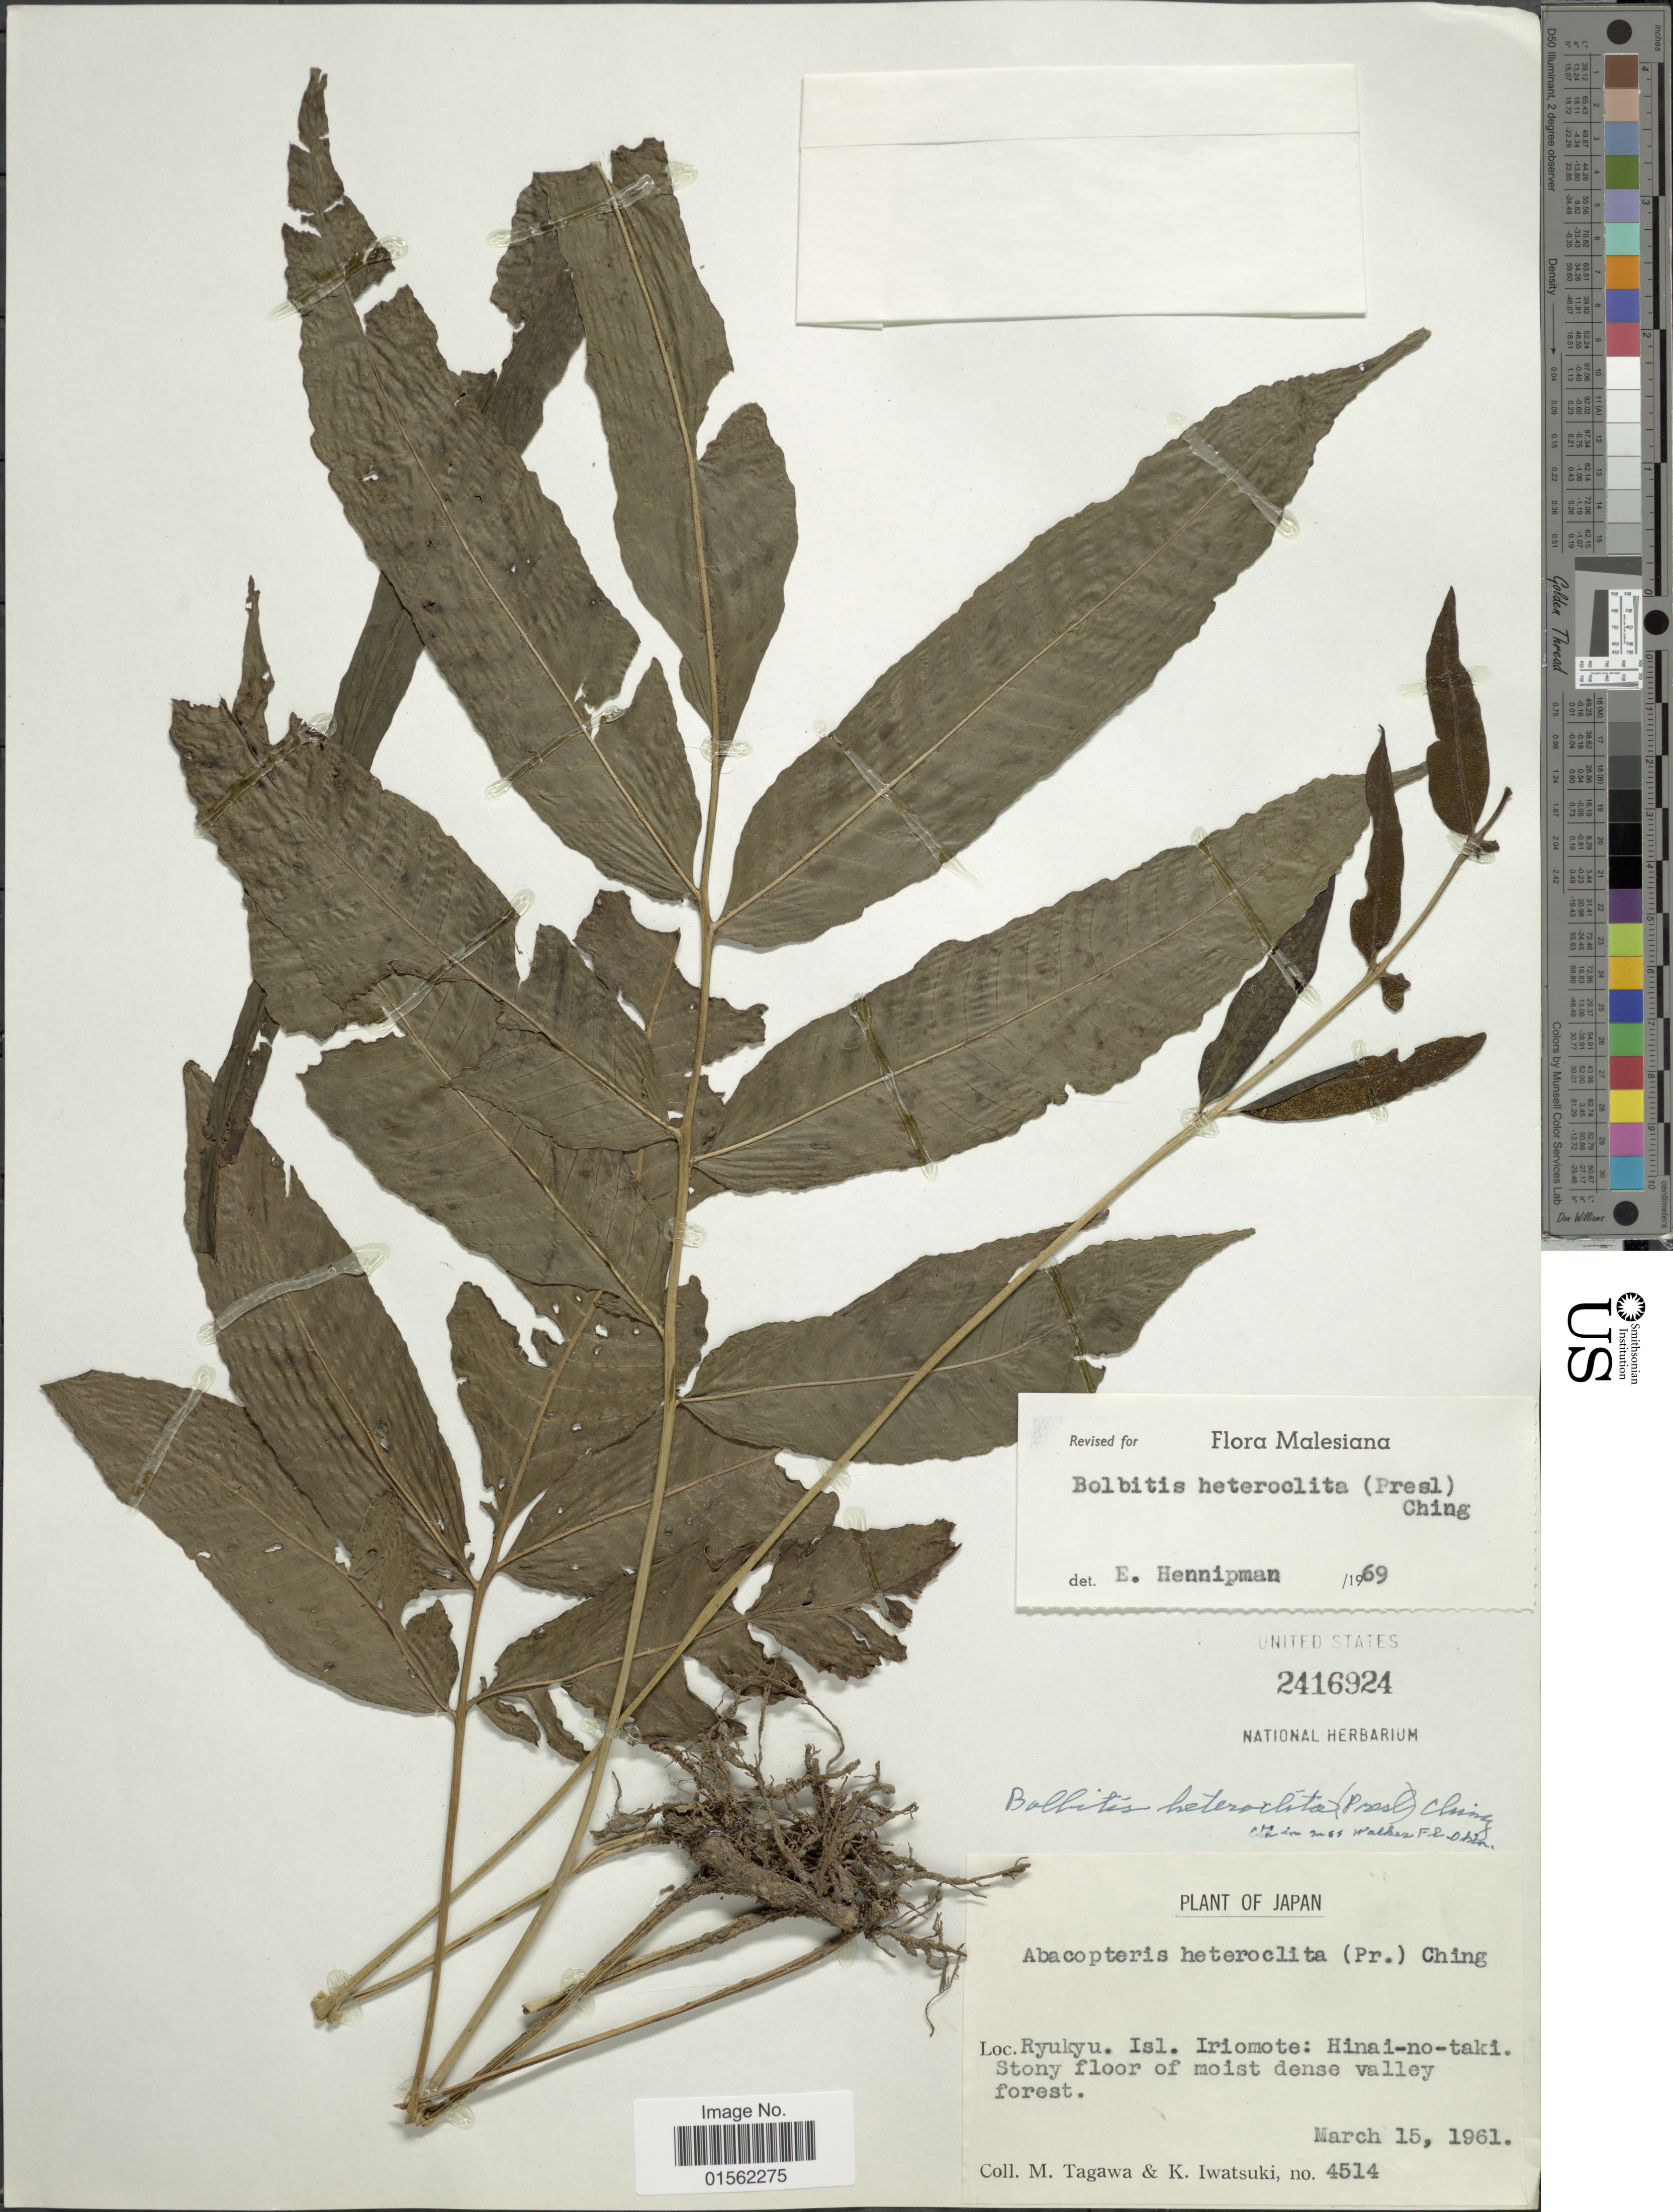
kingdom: Plantae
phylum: Tracheophyta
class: Polypodiopsida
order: Polypodiales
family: Dryopteridaceae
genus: Bolbitis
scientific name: Bolbitis heteroclita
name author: (C. Presl) Ching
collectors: M. Tagawa & K. Iwatsuki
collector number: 4514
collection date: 1961-03-15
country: Japan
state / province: Okinawa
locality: Ryukyu, Isl. Iriomote: Hinai-no-taki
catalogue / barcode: US 2416924